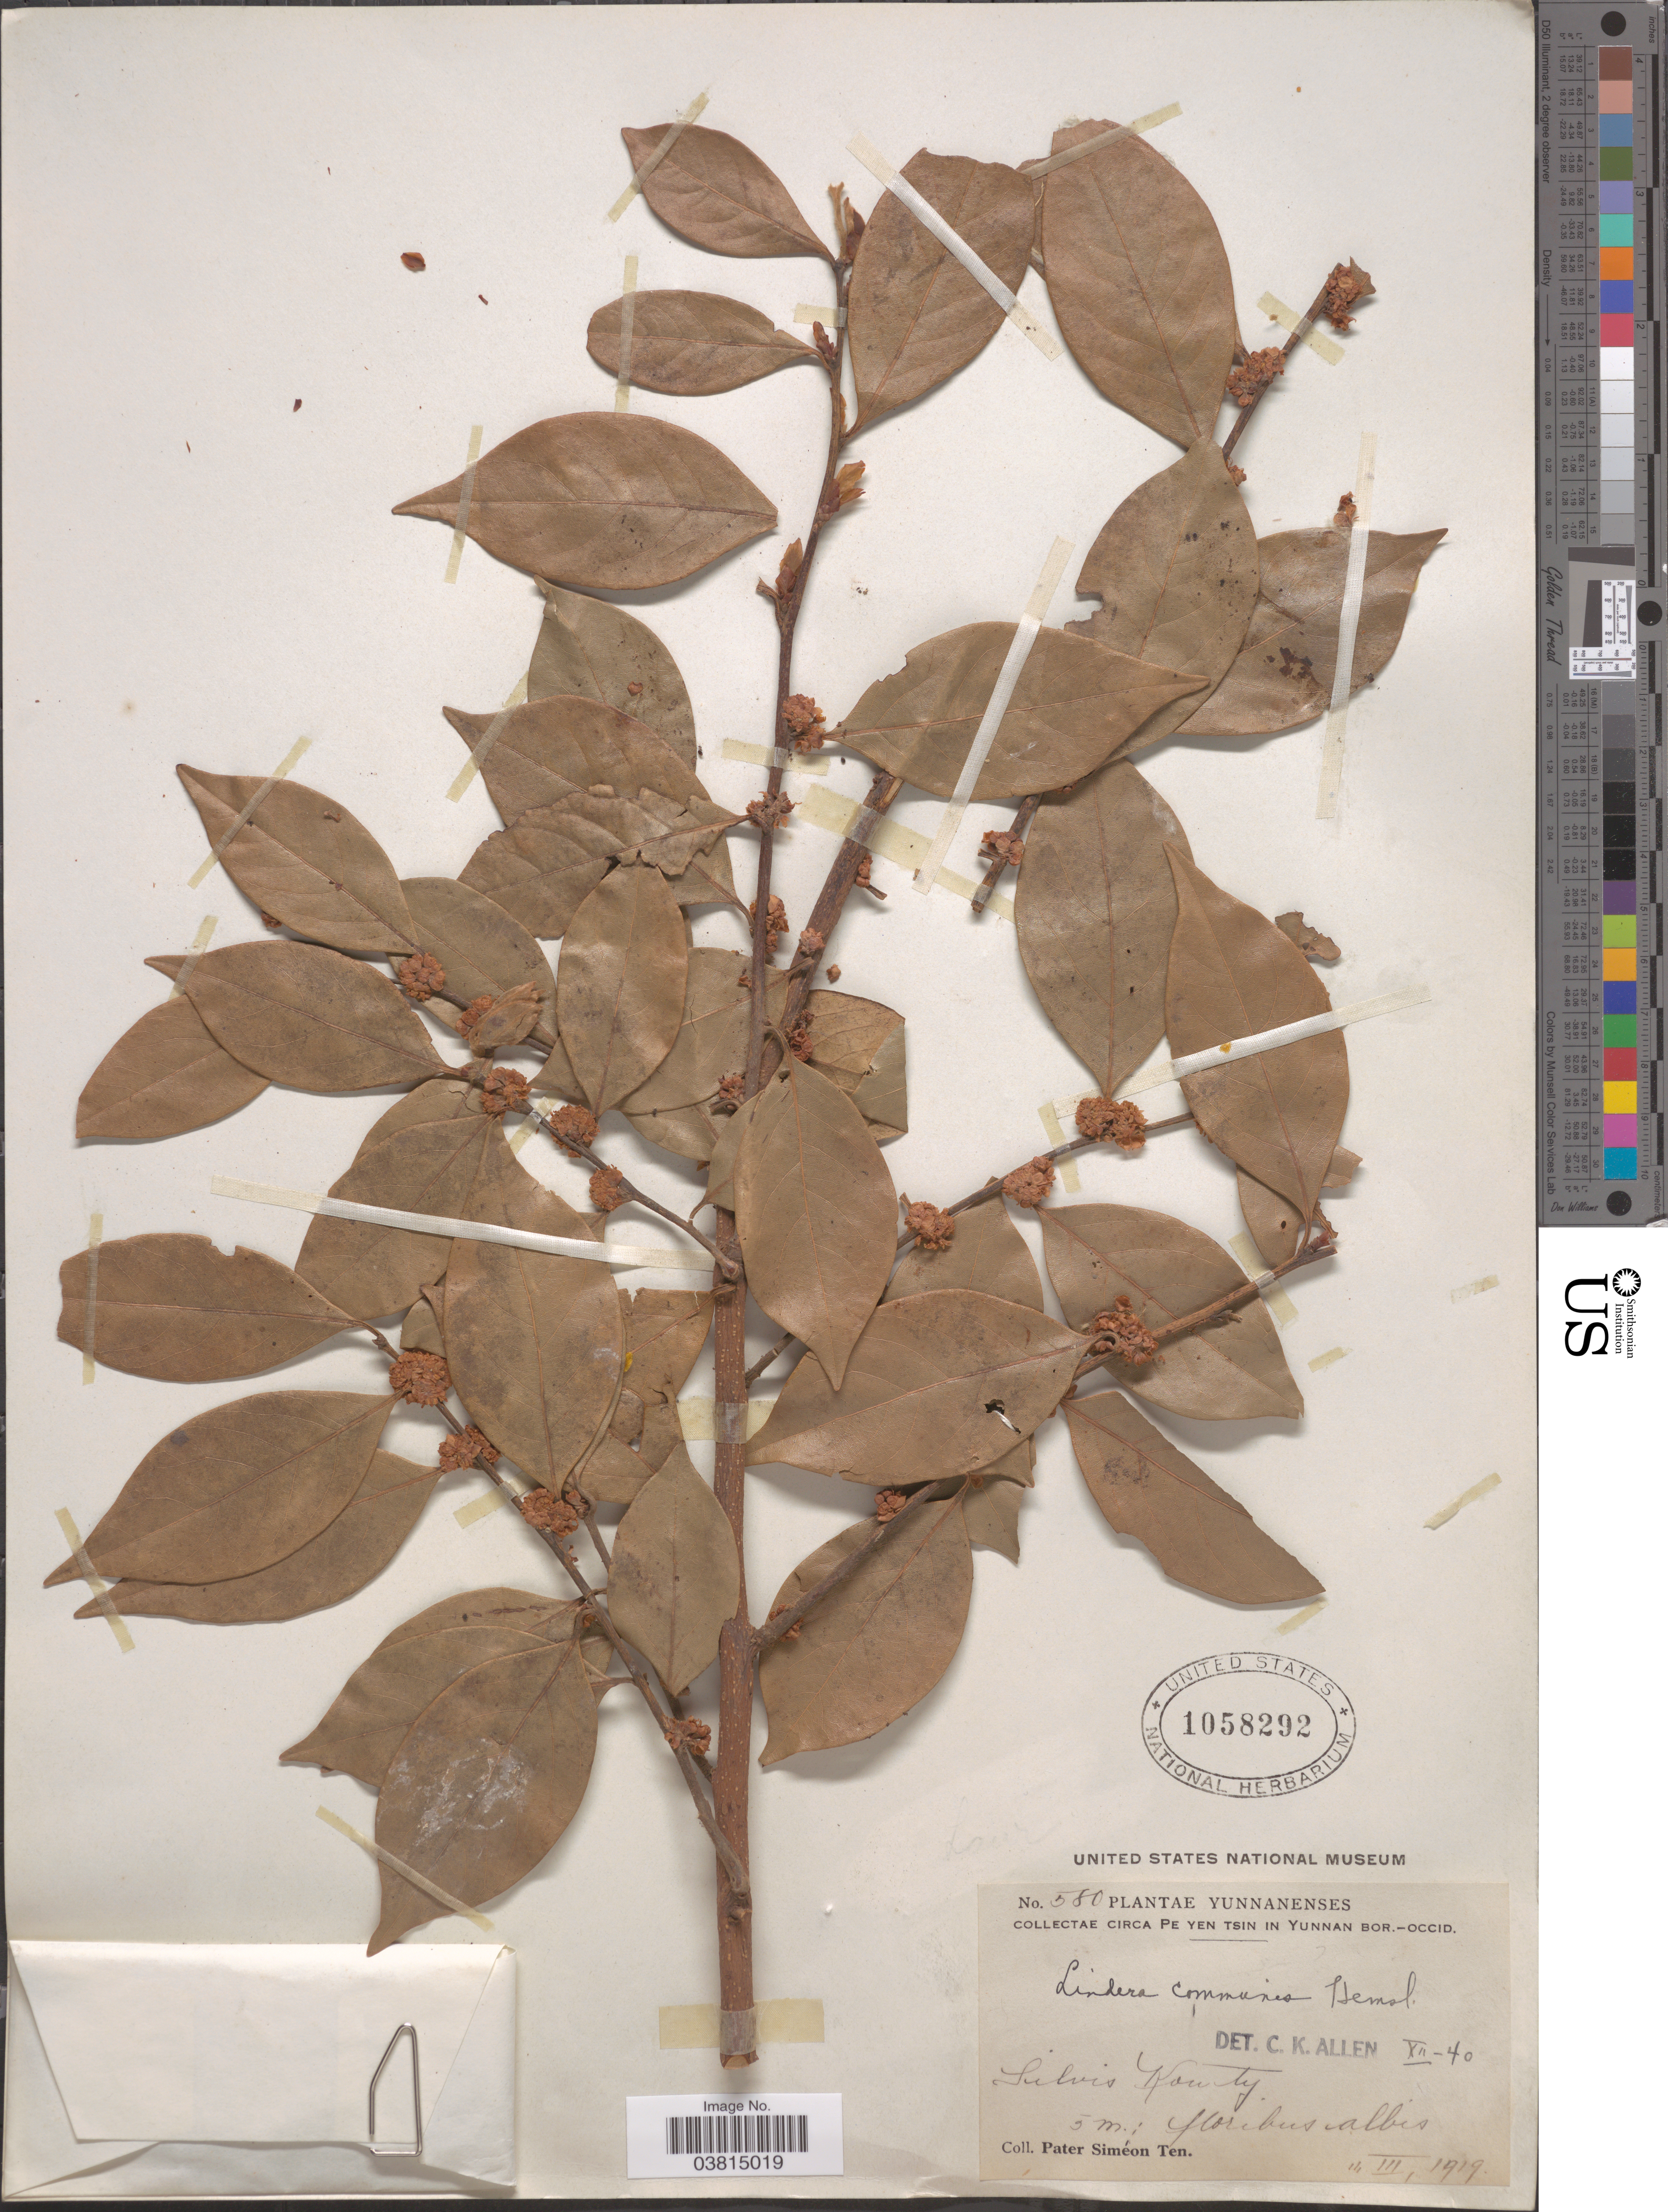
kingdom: Plantae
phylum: Tracheophyta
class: Magnoliopsida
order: Laurales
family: Lauraceae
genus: Lindera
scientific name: Lindera communis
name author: Hemsl.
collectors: P. S. Ten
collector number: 580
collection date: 1919-03-14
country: China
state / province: Yunnan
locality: Circa Pe Yen Tsin in Yunnan Bor.-Occid. Silvis Kou ty.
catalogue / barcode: US 1058292